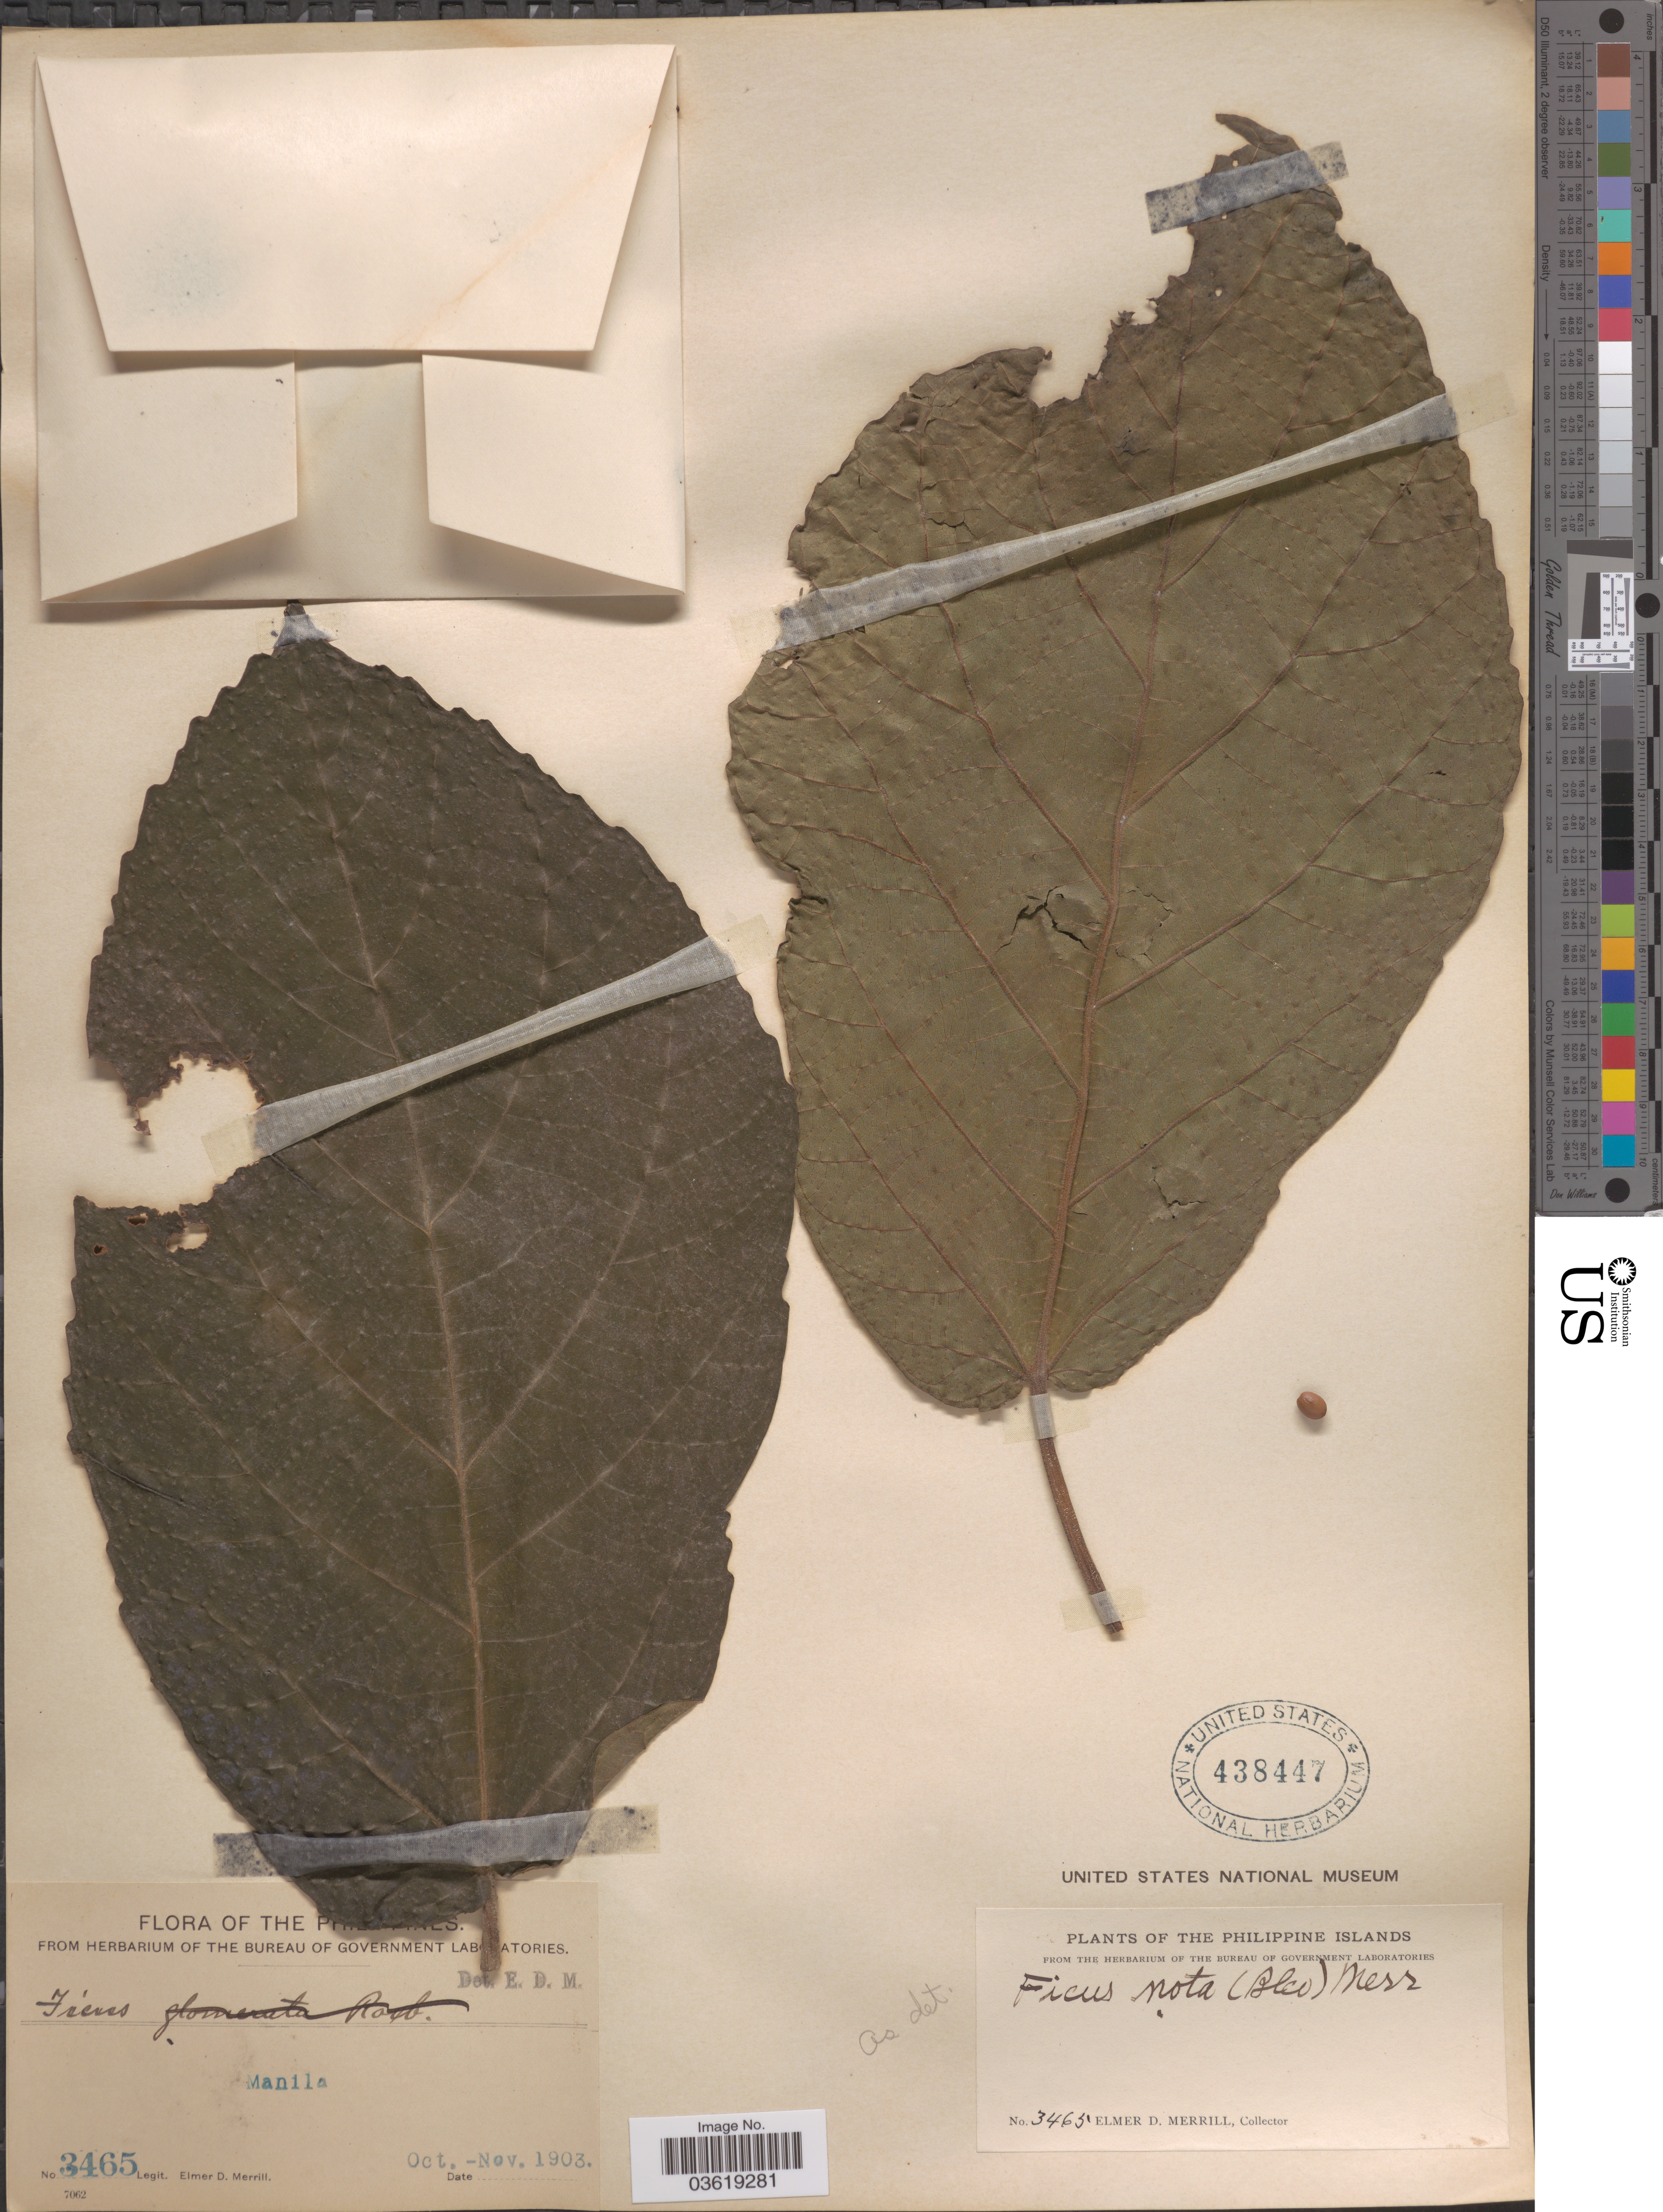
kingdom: Plantae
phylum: Tracheophyta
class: Magnoliopsida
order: Rosales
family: Moraceae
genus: Ficus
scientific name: Ficus nota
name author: (C.E. Blanco) Merr.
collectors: E. D. Merrill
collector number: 3465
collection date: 1903-10/1903-11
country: Philippines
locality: The Philippine Islands. Manila.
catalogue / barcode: US 438447